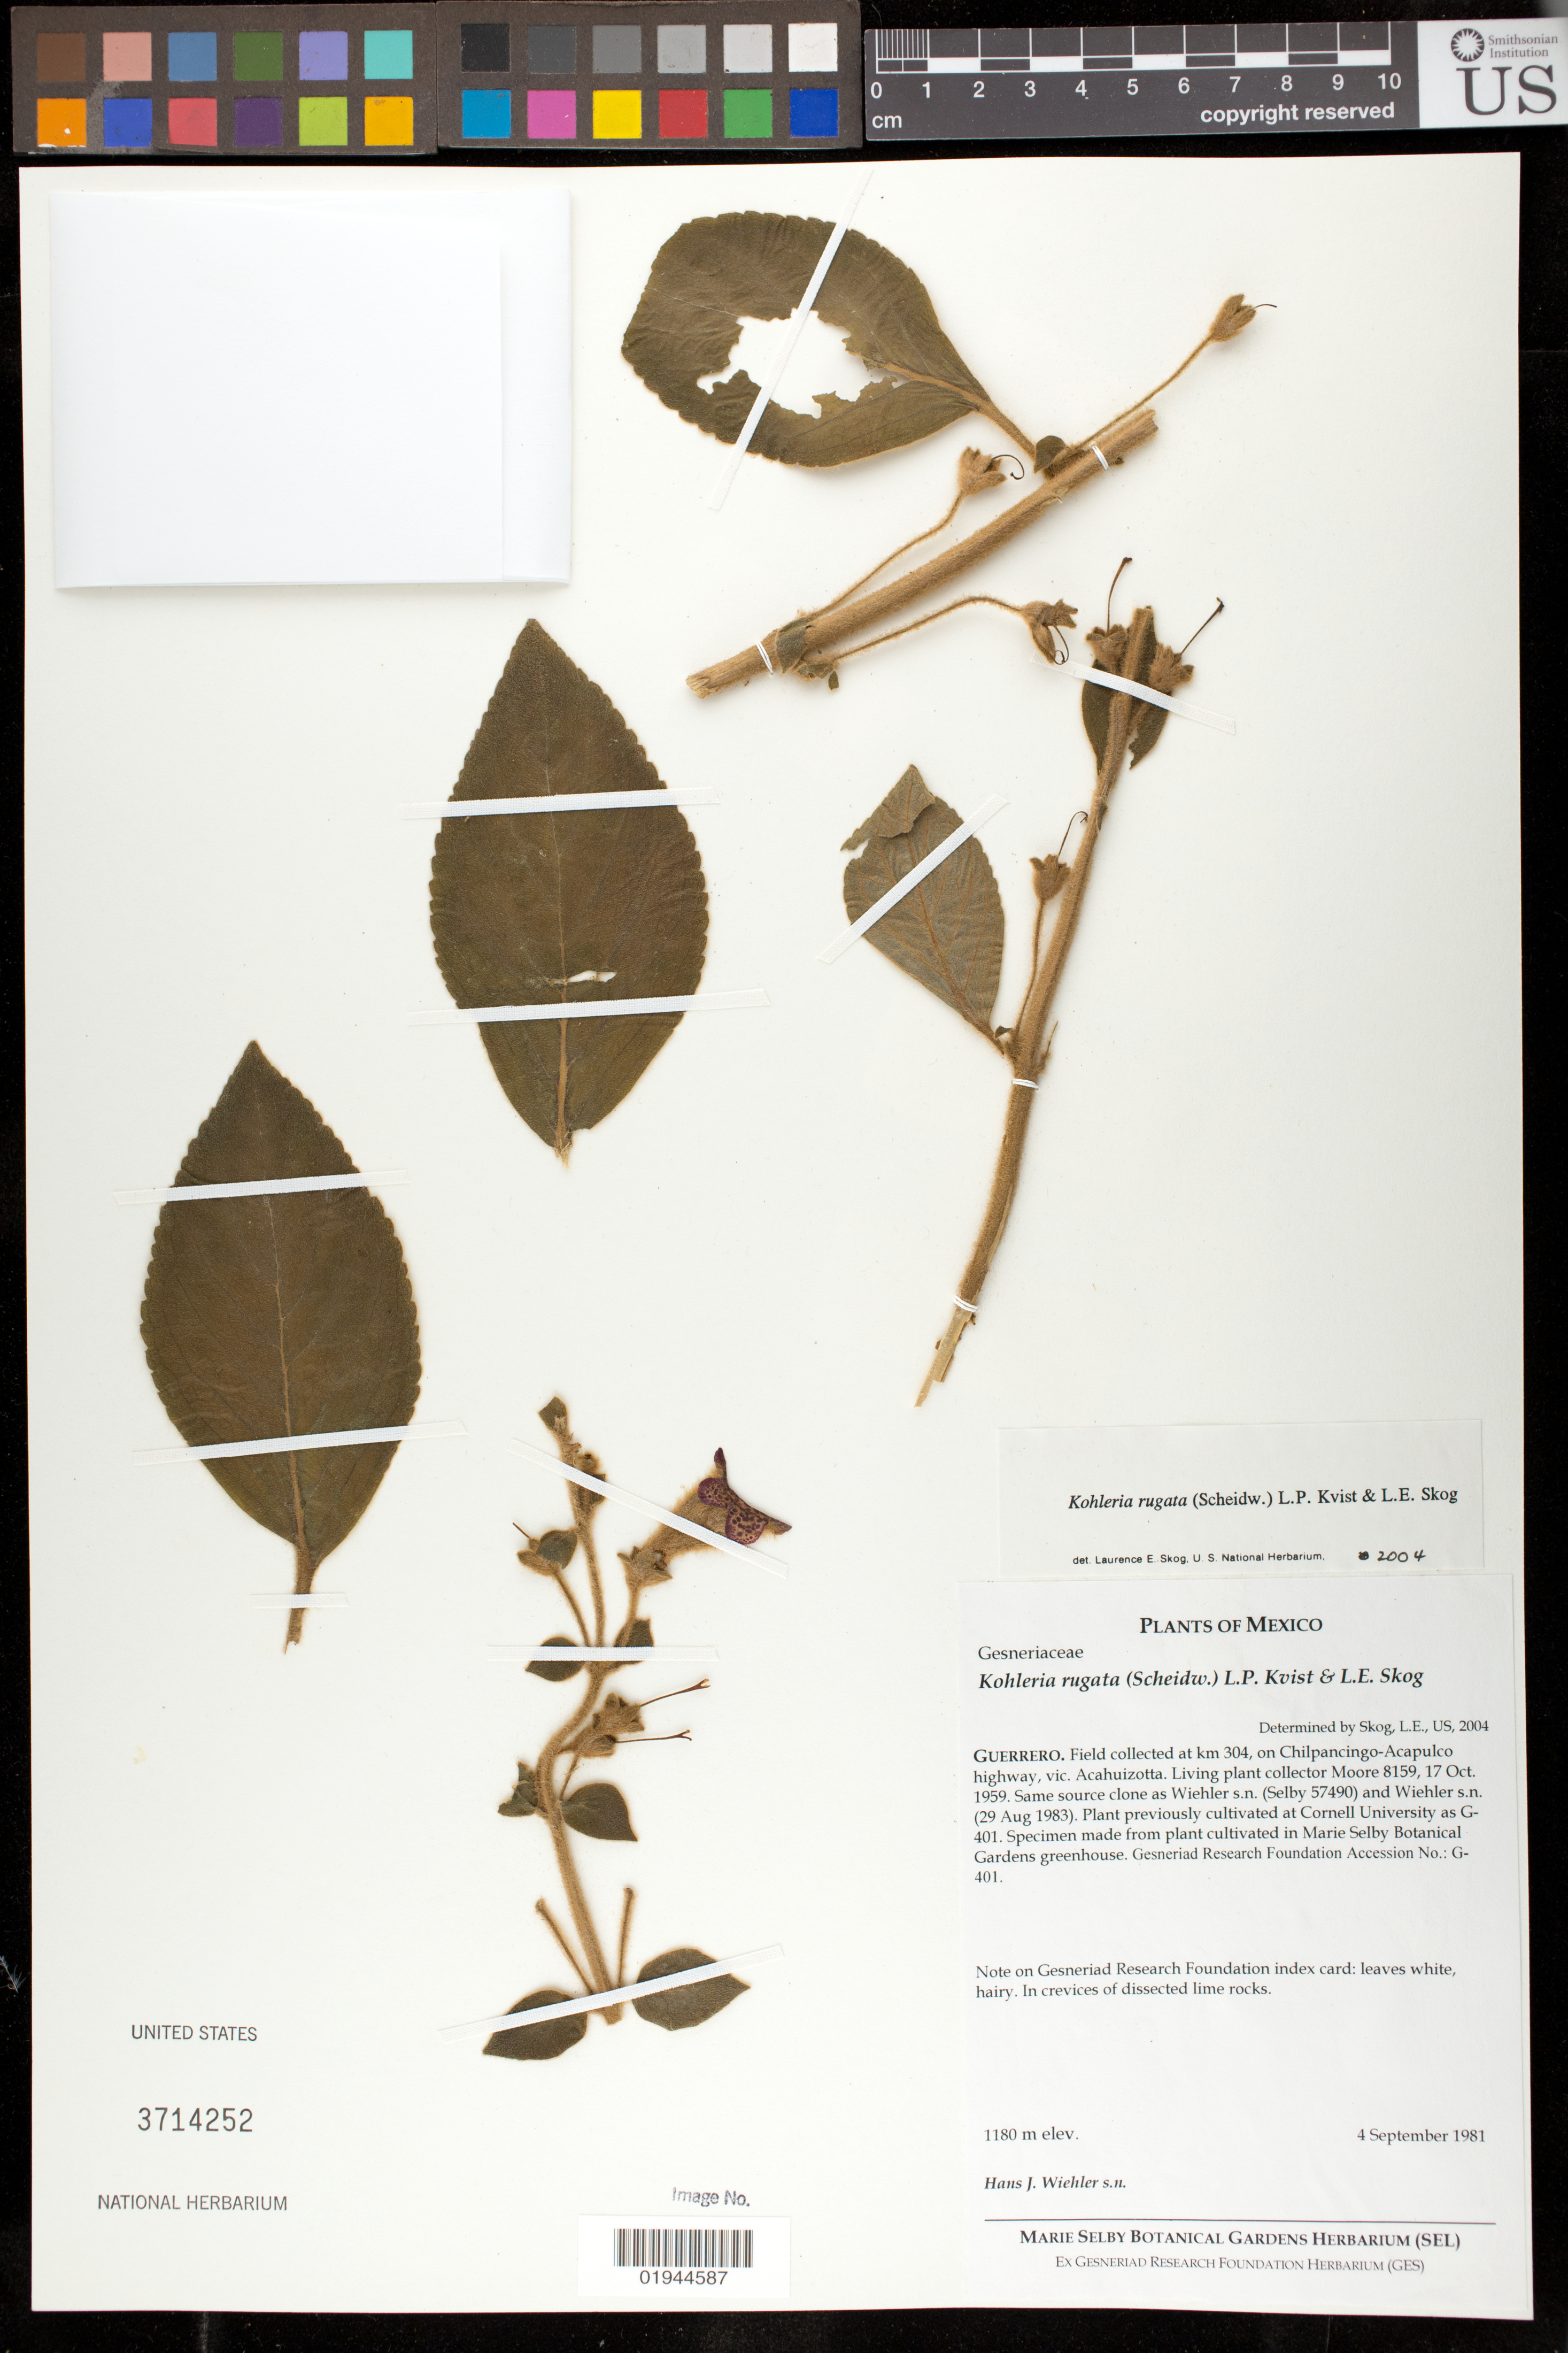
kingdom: Plantae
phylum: Tracheophyta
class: Magnoliopsida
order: Lamiales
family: Gesneriaceae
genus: Kohleria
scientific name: Kohleria rugata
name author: (Scheidw.) L.P. Kvist & L.E. Skog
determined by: Skog, Laurence E.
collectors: H. J. Wiehler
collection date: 1981-09-04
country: United States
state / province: Florida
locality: Marie Selby Botanical Gardens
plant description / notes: Field collected at km 304, on Chilpancingo-Acapulco highway, vic. Acahuizotta. Living plant collector Moore 8159, 17 Oct. 1959. Same source clone as Wiehler s.n. (Selby 57490) and Wiehler s.n. (29 Aug 1983). Plant previously cultivated at Cornell University as G-401.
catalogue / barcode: US 3714252